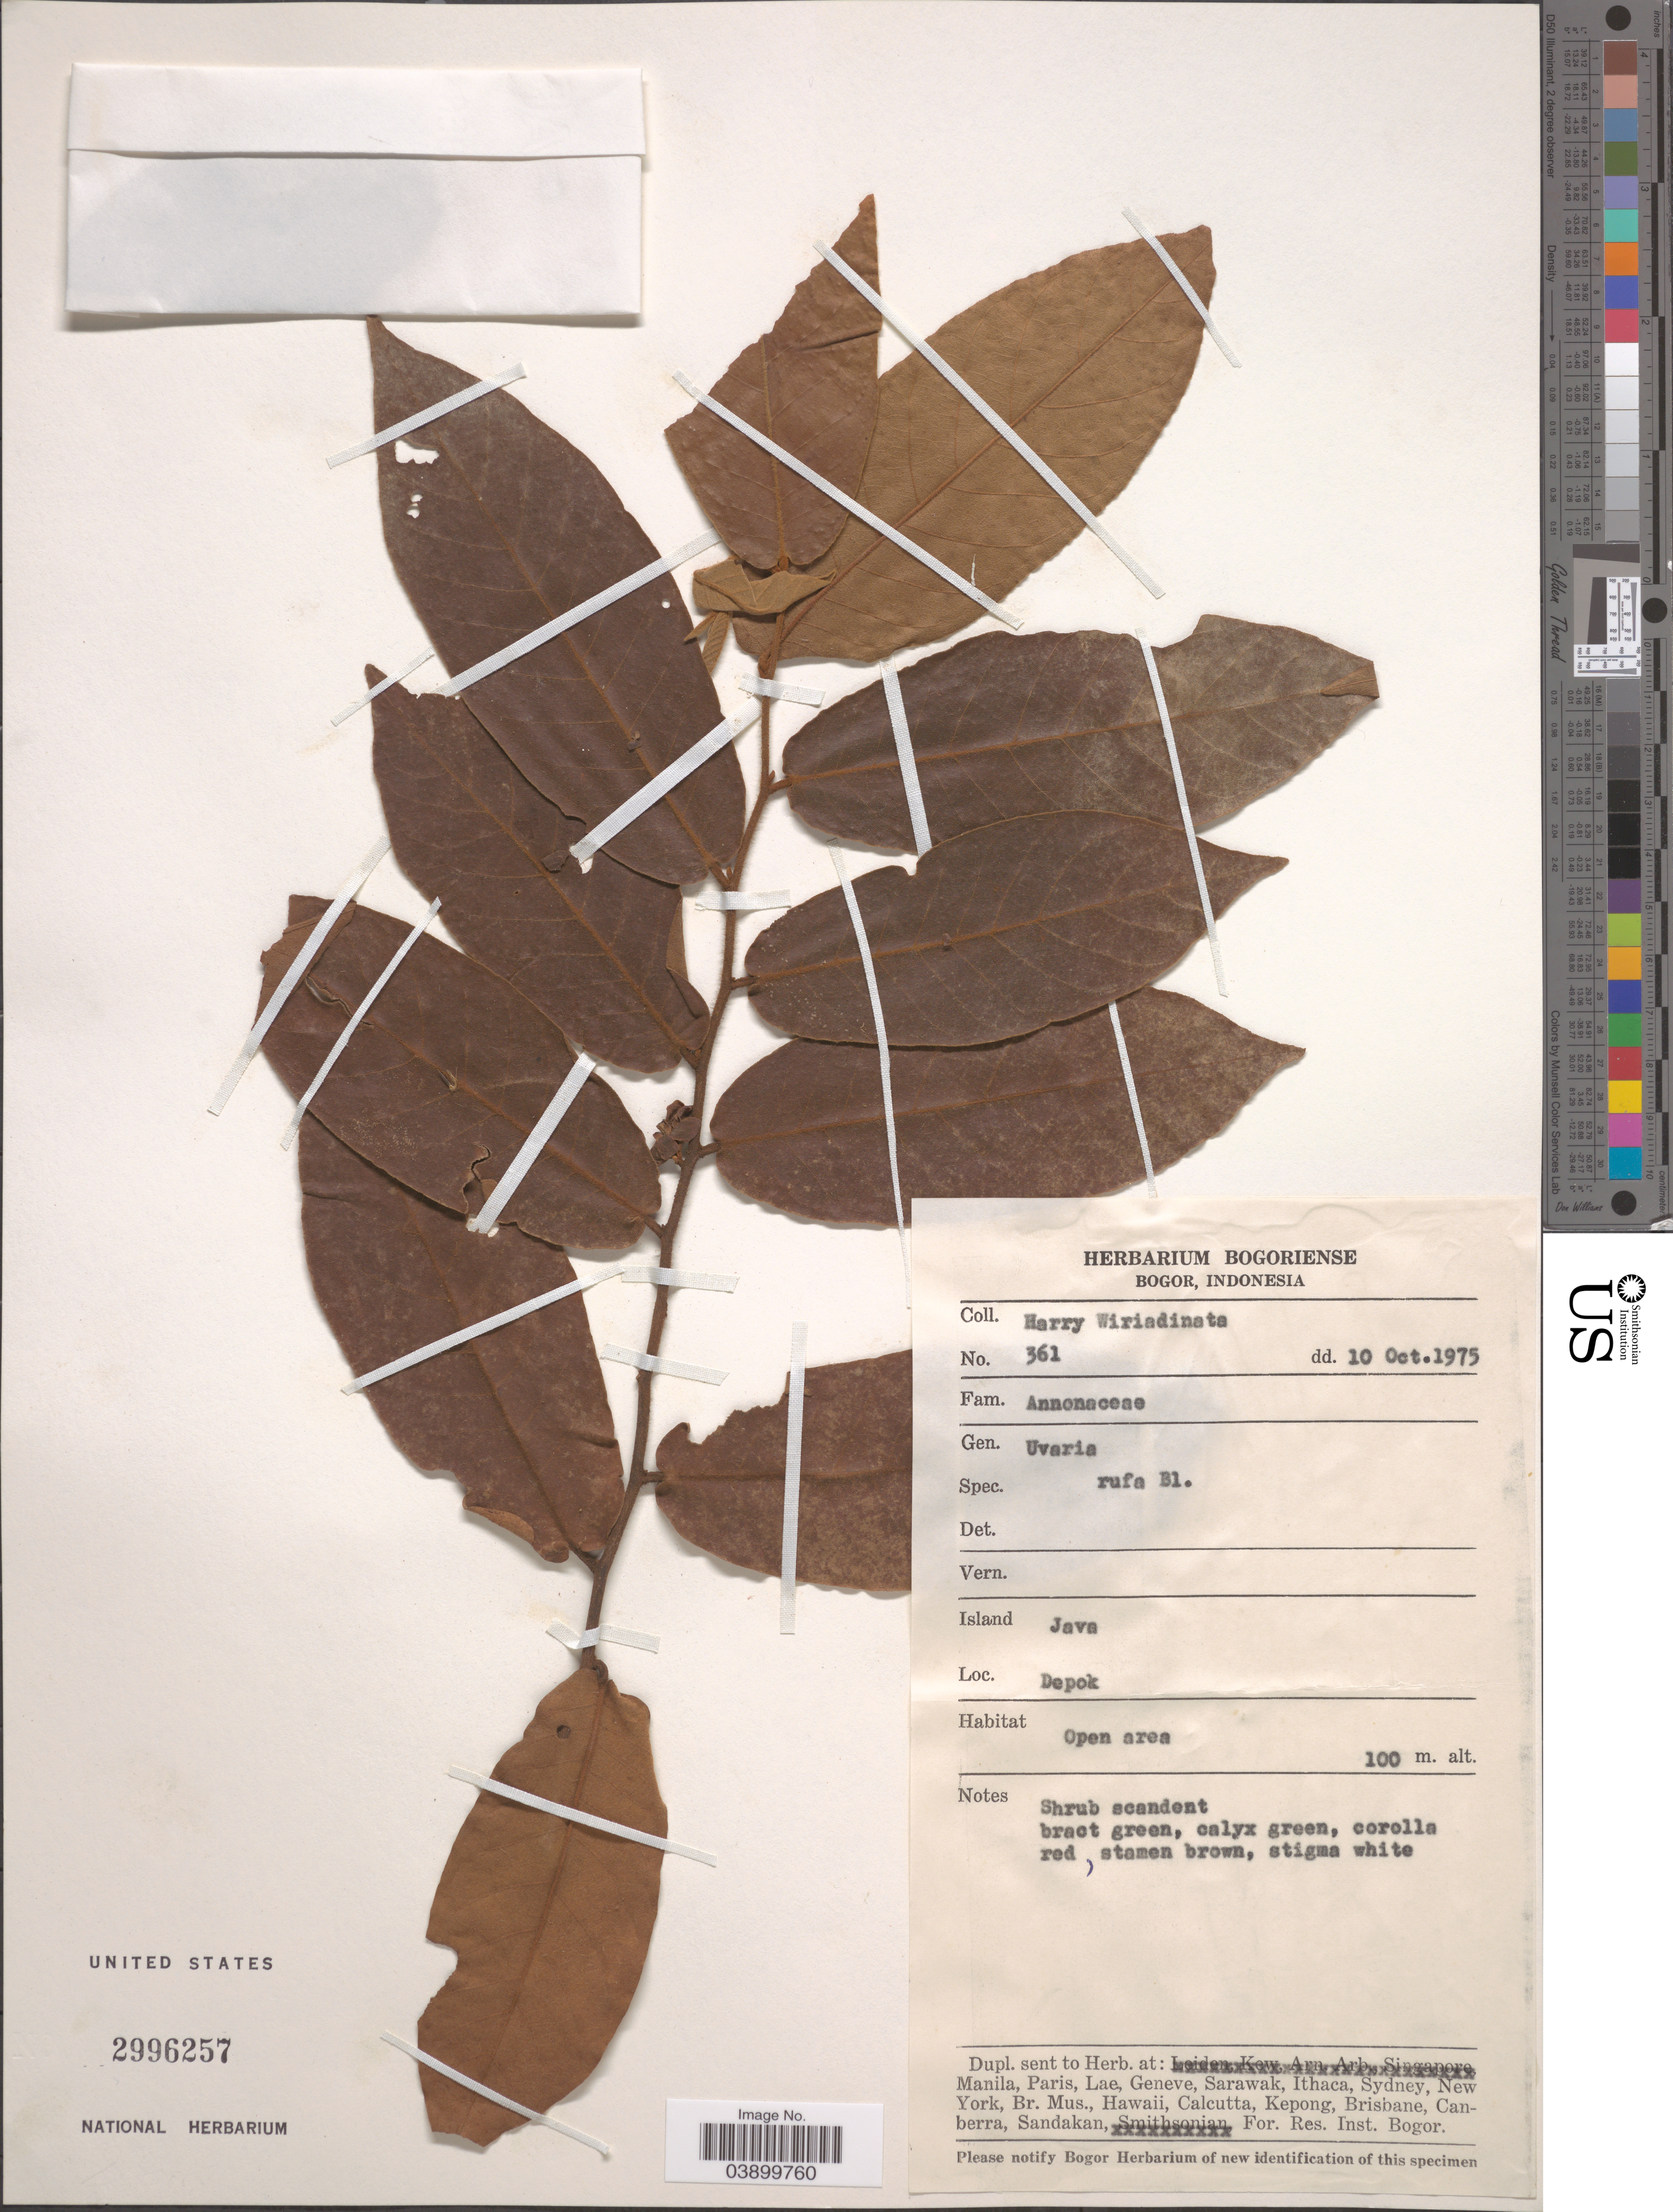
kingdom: Plantae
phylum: Tracheophyta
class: Magnoliopsida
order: Magnoliales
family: Annonaceae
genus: Uvaria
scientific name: Uvaria rufa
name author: Blume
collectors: H. Wiriadanata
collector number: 361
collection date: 1975-10-10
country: Indonesia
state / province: Java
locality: Island Java. Depok.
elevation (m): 100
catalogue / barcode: US 2996257